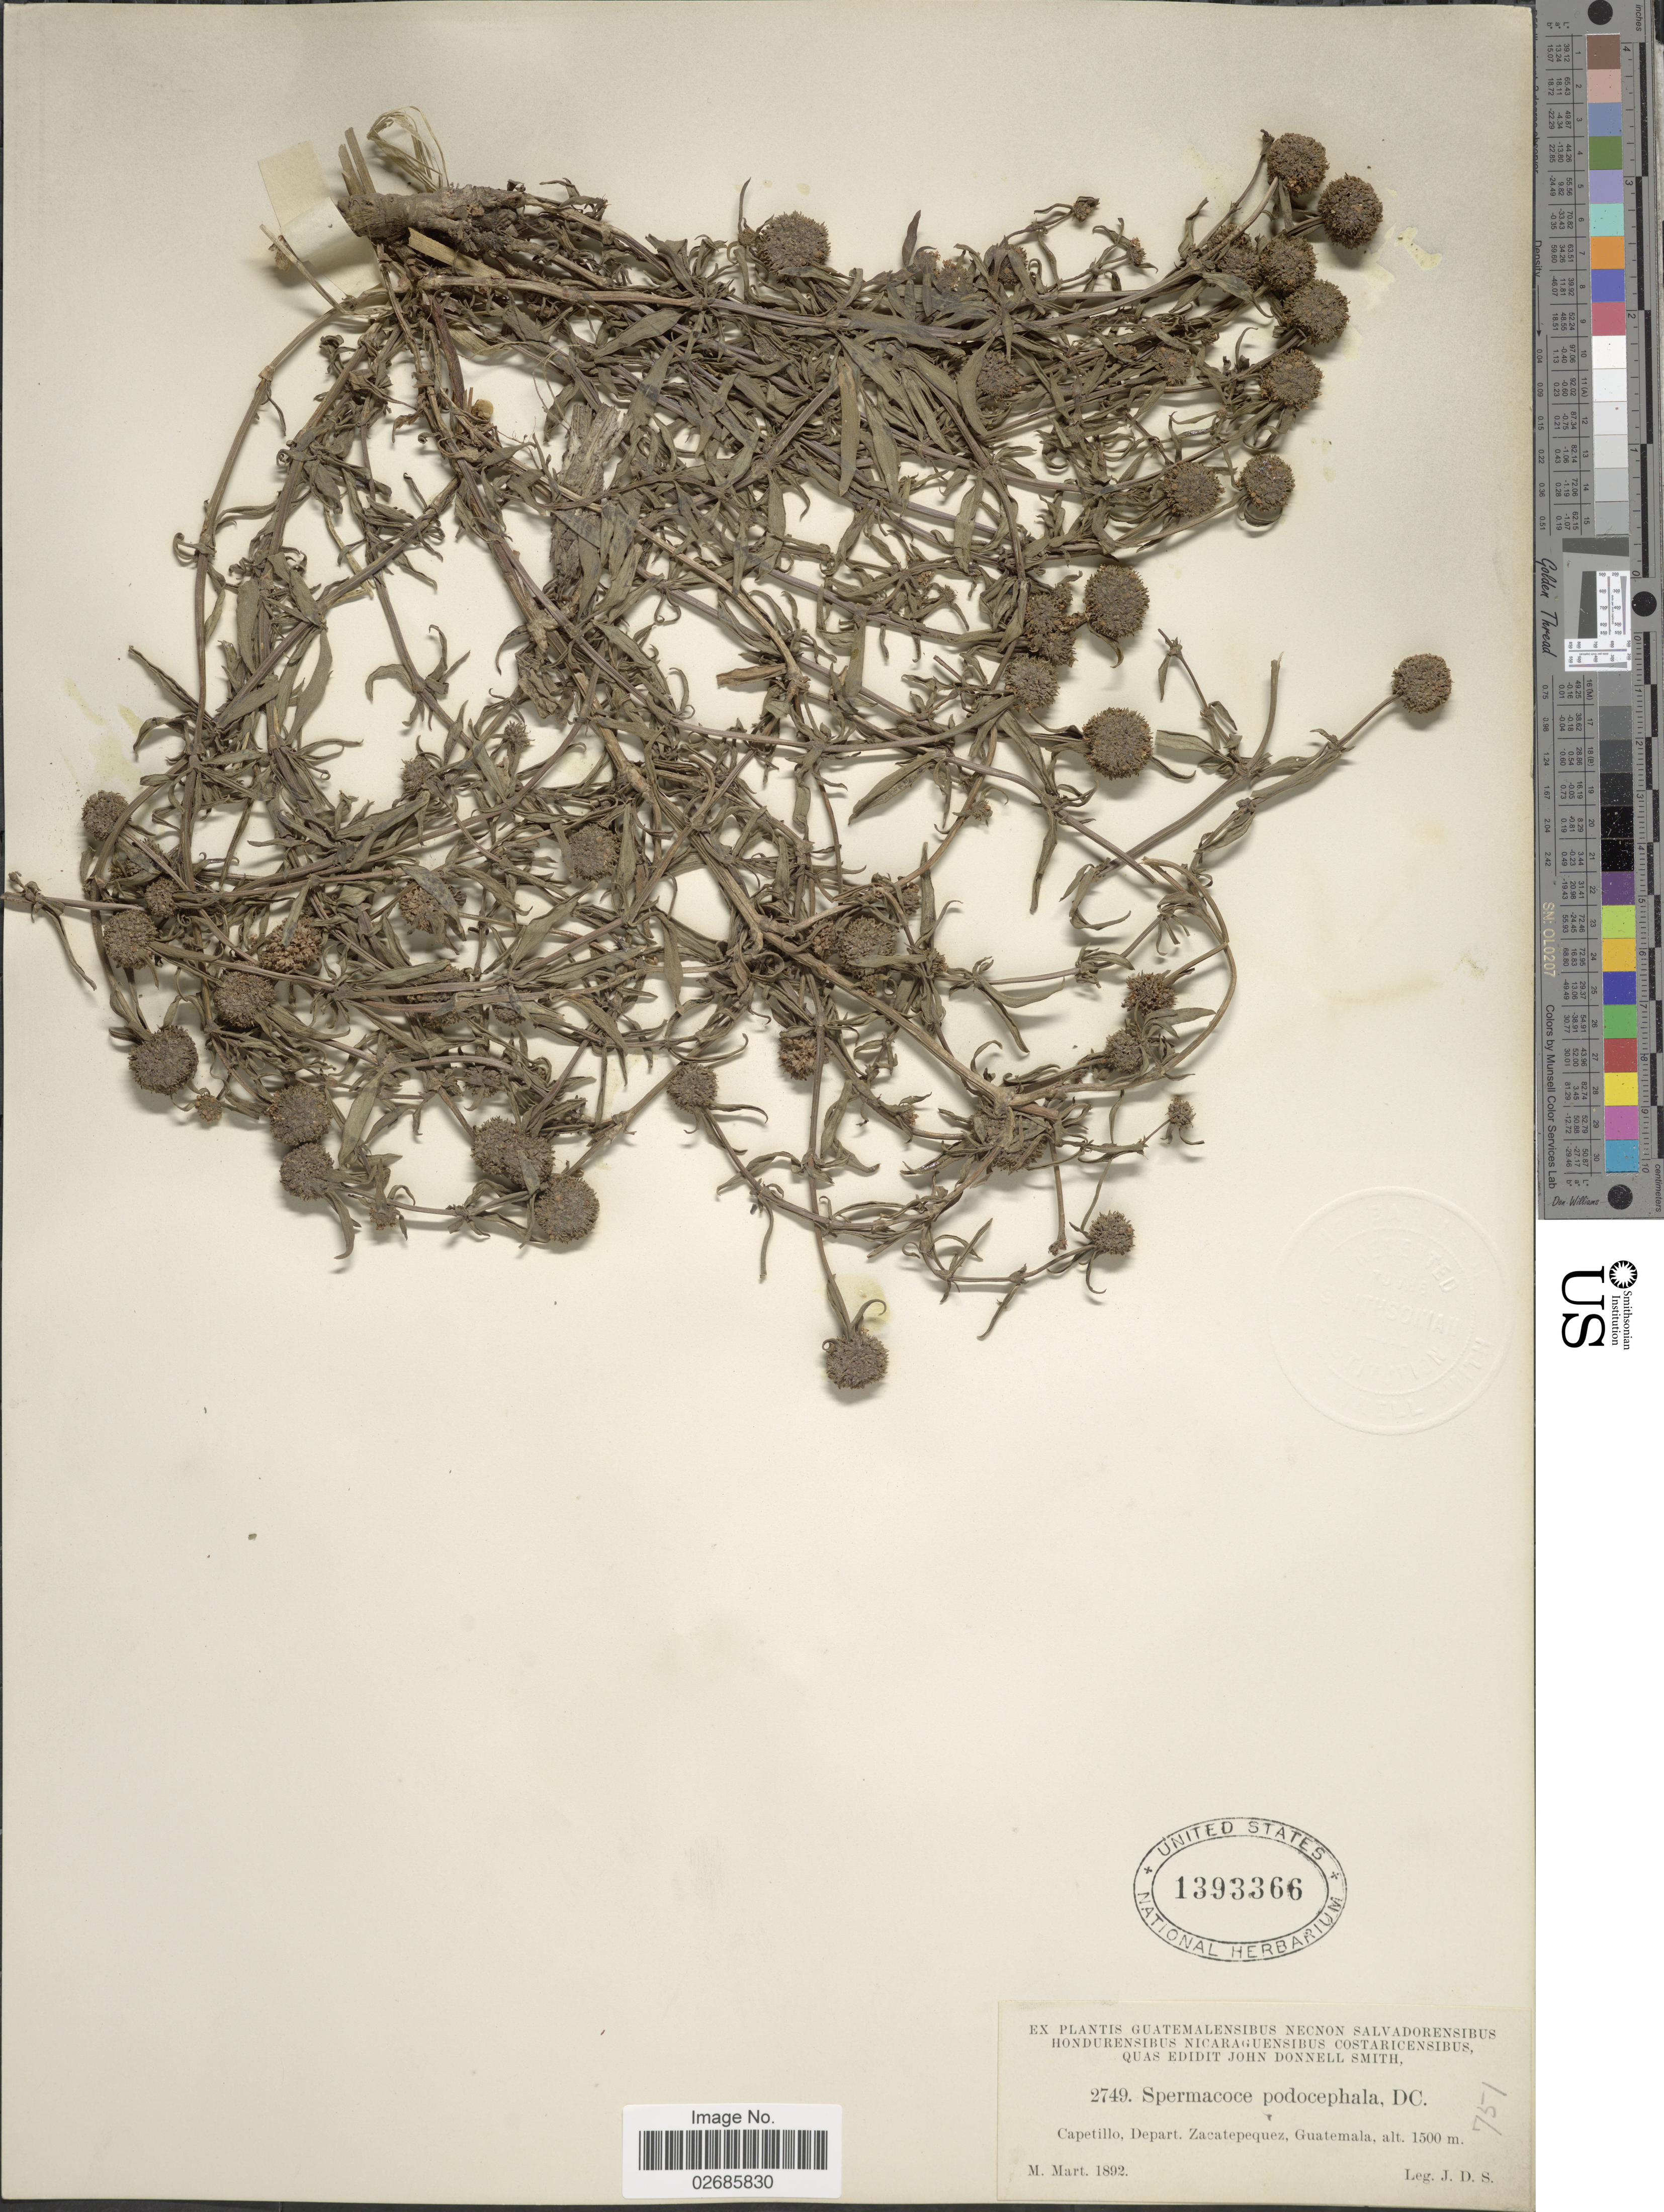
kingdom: Plantae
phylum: Tracheophyta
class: Magnoliopsida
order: Gentianales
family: Rubiaceae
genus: Borreria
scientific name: Borreria verticillata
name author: (L.) G. Mey.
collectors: J. Donnell Smith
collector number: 2749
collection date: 1892-03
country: Guatemala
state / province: Sacatepéquez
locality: Capetillo, Depart. Zacatepequez.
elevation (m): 1500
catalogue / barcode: US 1393366